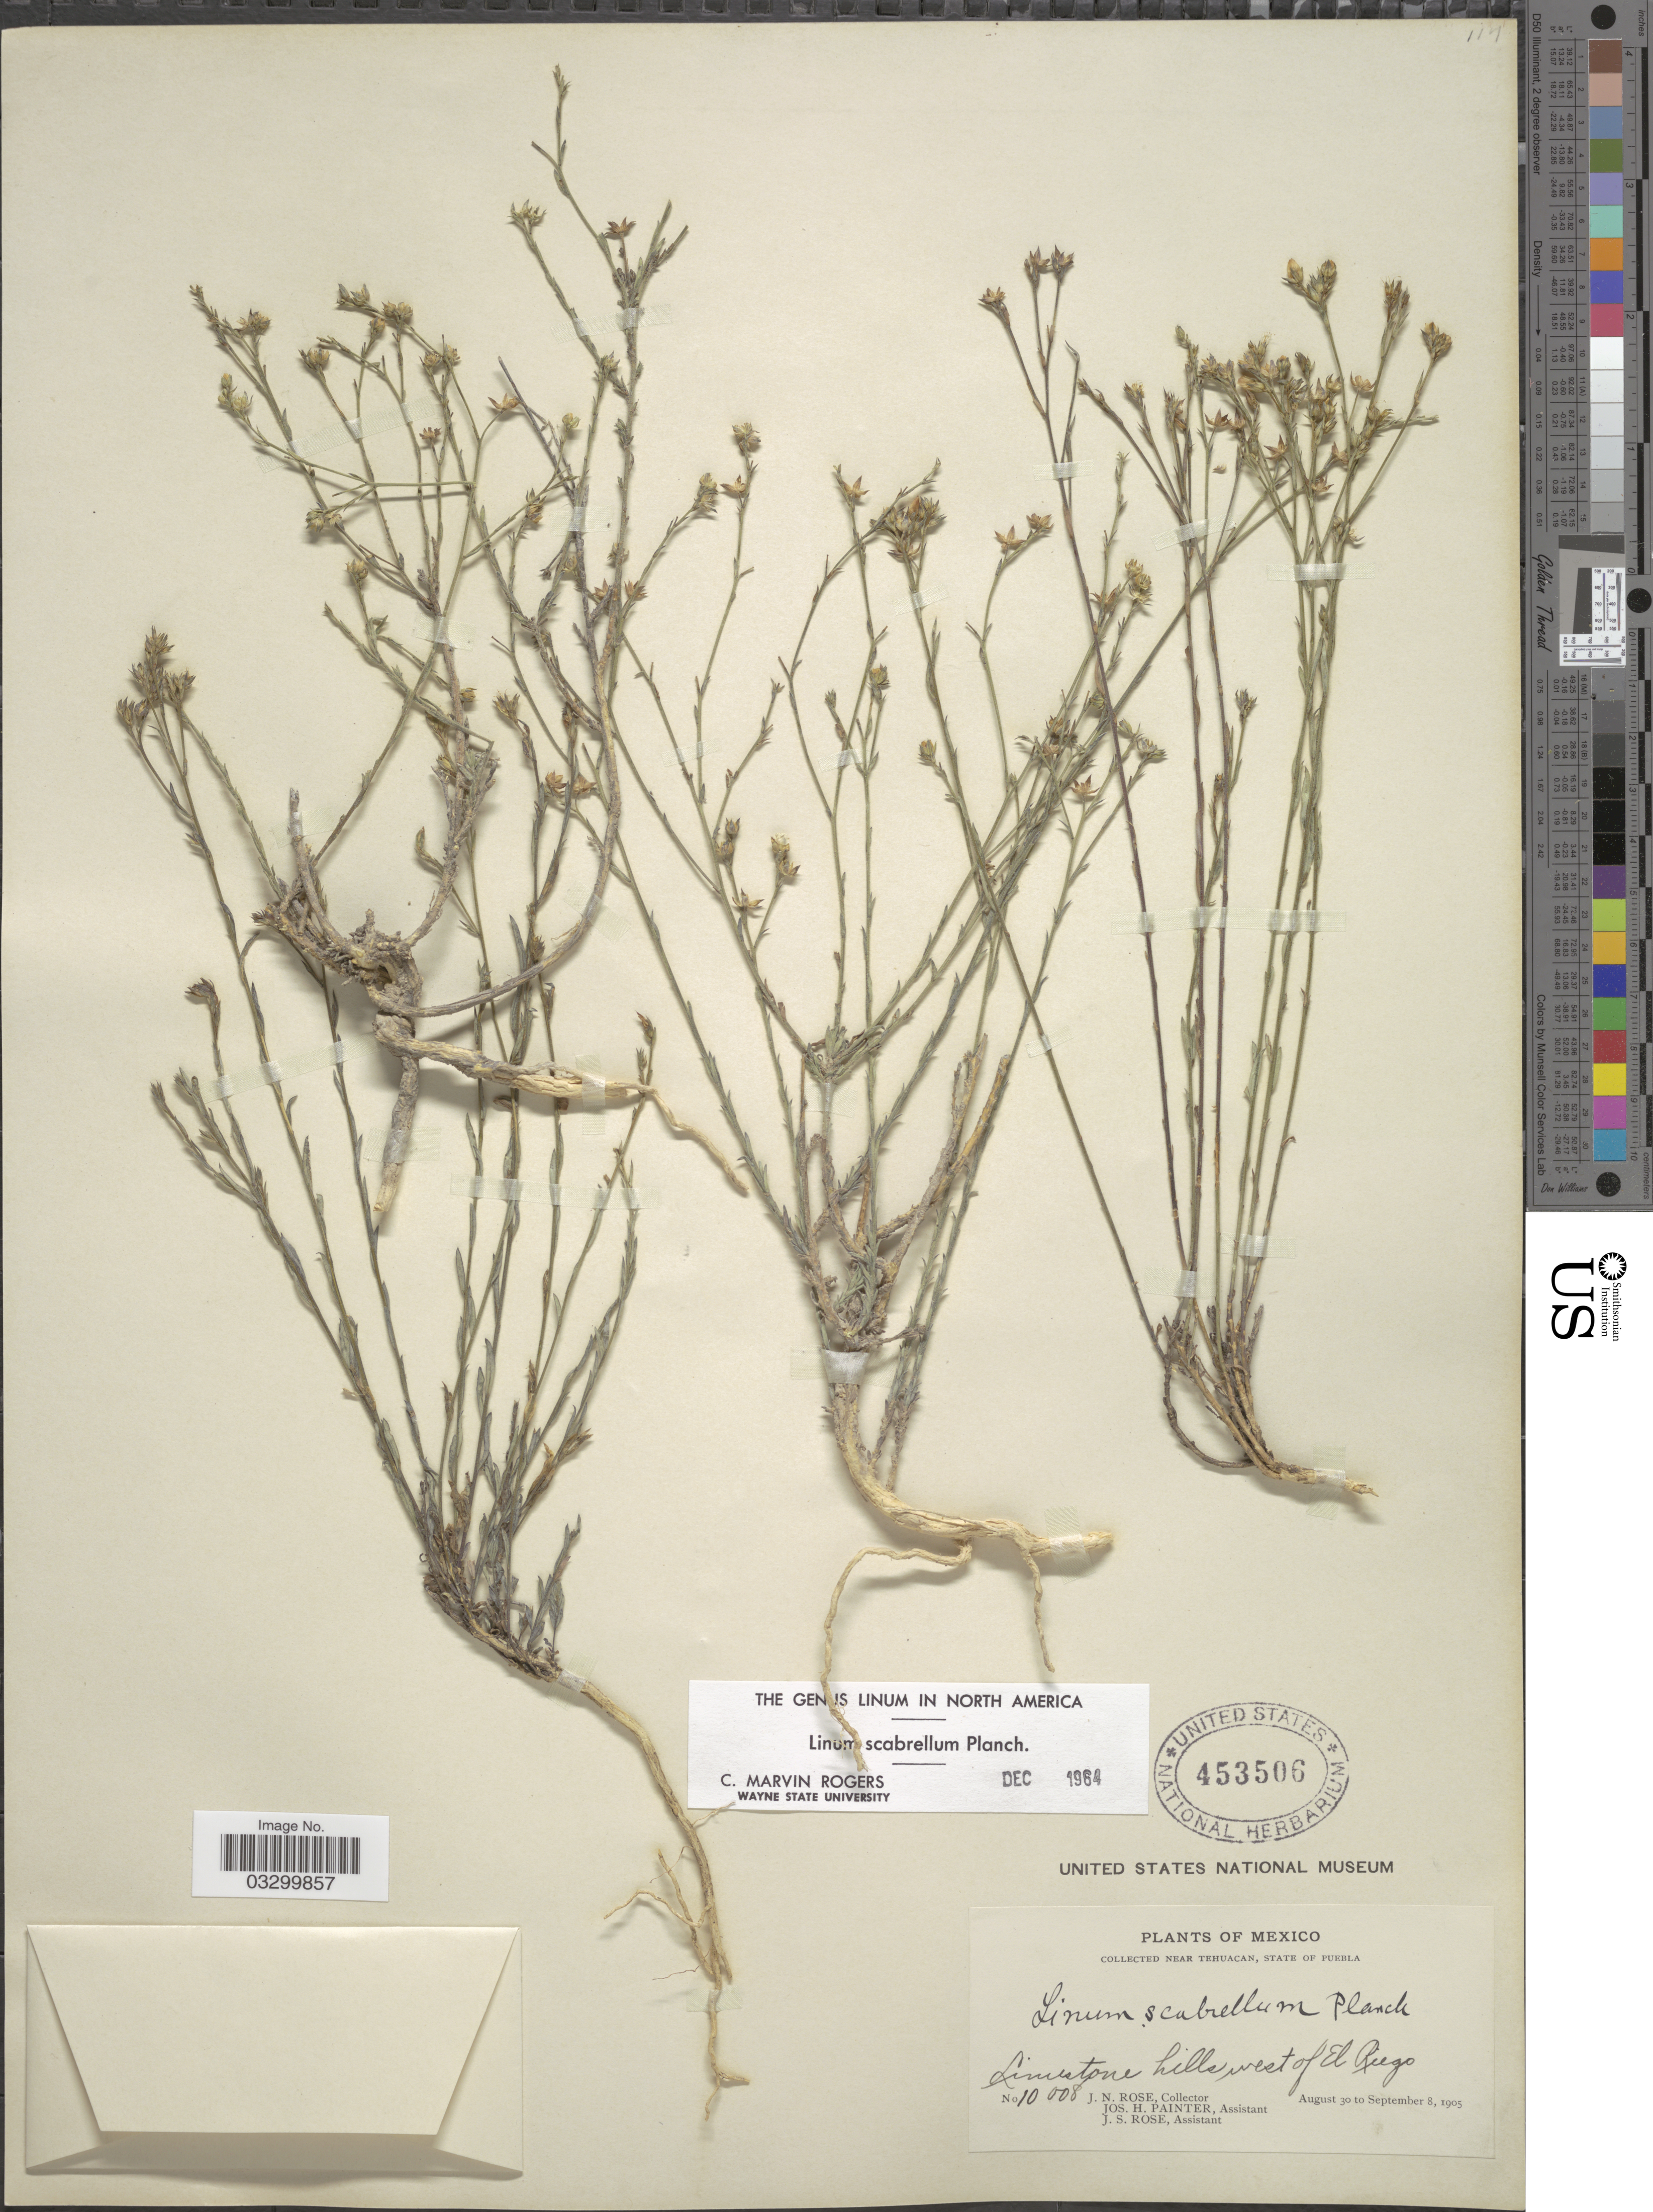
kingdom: Plantae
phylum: Tracheophyta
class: Magnoliopsida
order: Malpighiales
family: Linaceae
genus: Linum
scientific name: Linum scabrellum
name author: Planch.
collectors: J. N. Rose, J. H. Painter & J. S. Rose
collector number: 10008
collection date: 1905-08-30/1905-09-08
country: Mexico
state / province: Puebla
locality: Near Tehuacan. Limestone hills west of El Riego.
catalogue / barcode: US 453506